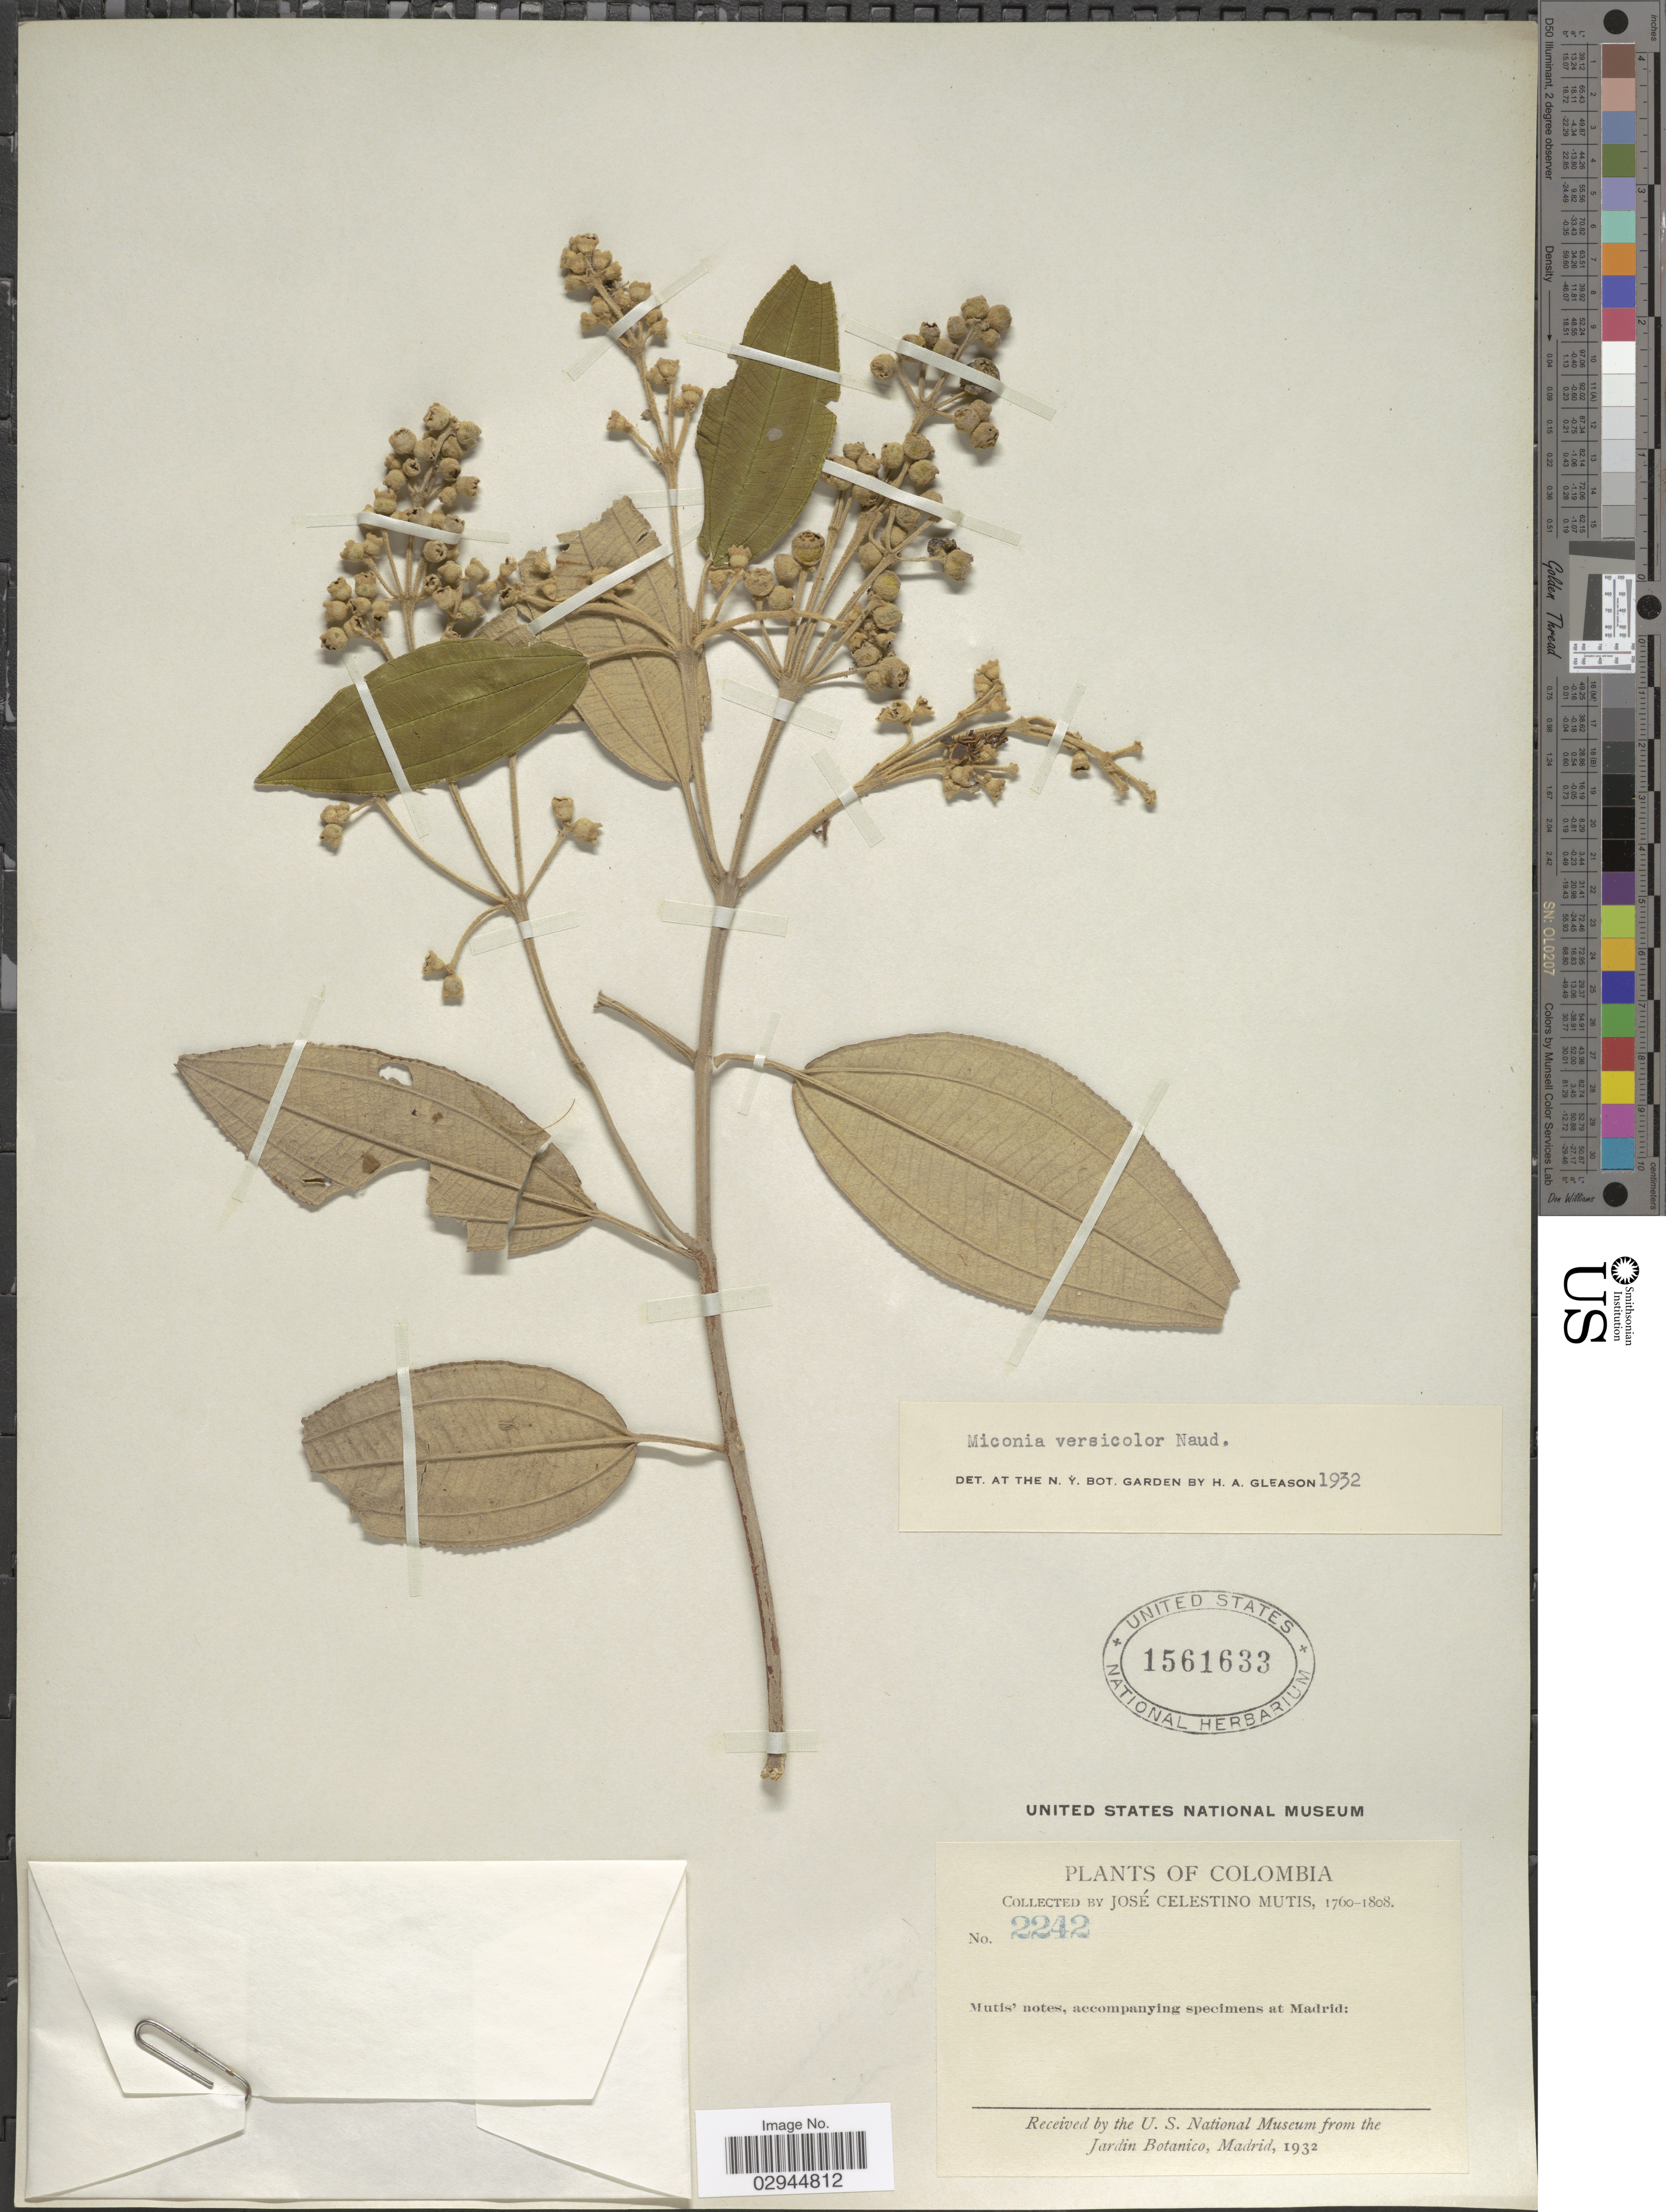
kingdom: Plantae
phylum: Tracheophyta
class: Magnoliopsida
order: Myrtales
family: Melastomataceae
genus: Miconia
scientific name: Miconia versicolor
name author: Naudin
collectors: J. C. B. Mutis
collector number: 2242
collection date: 1760/1808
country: Colombia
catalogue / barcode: US 1561633